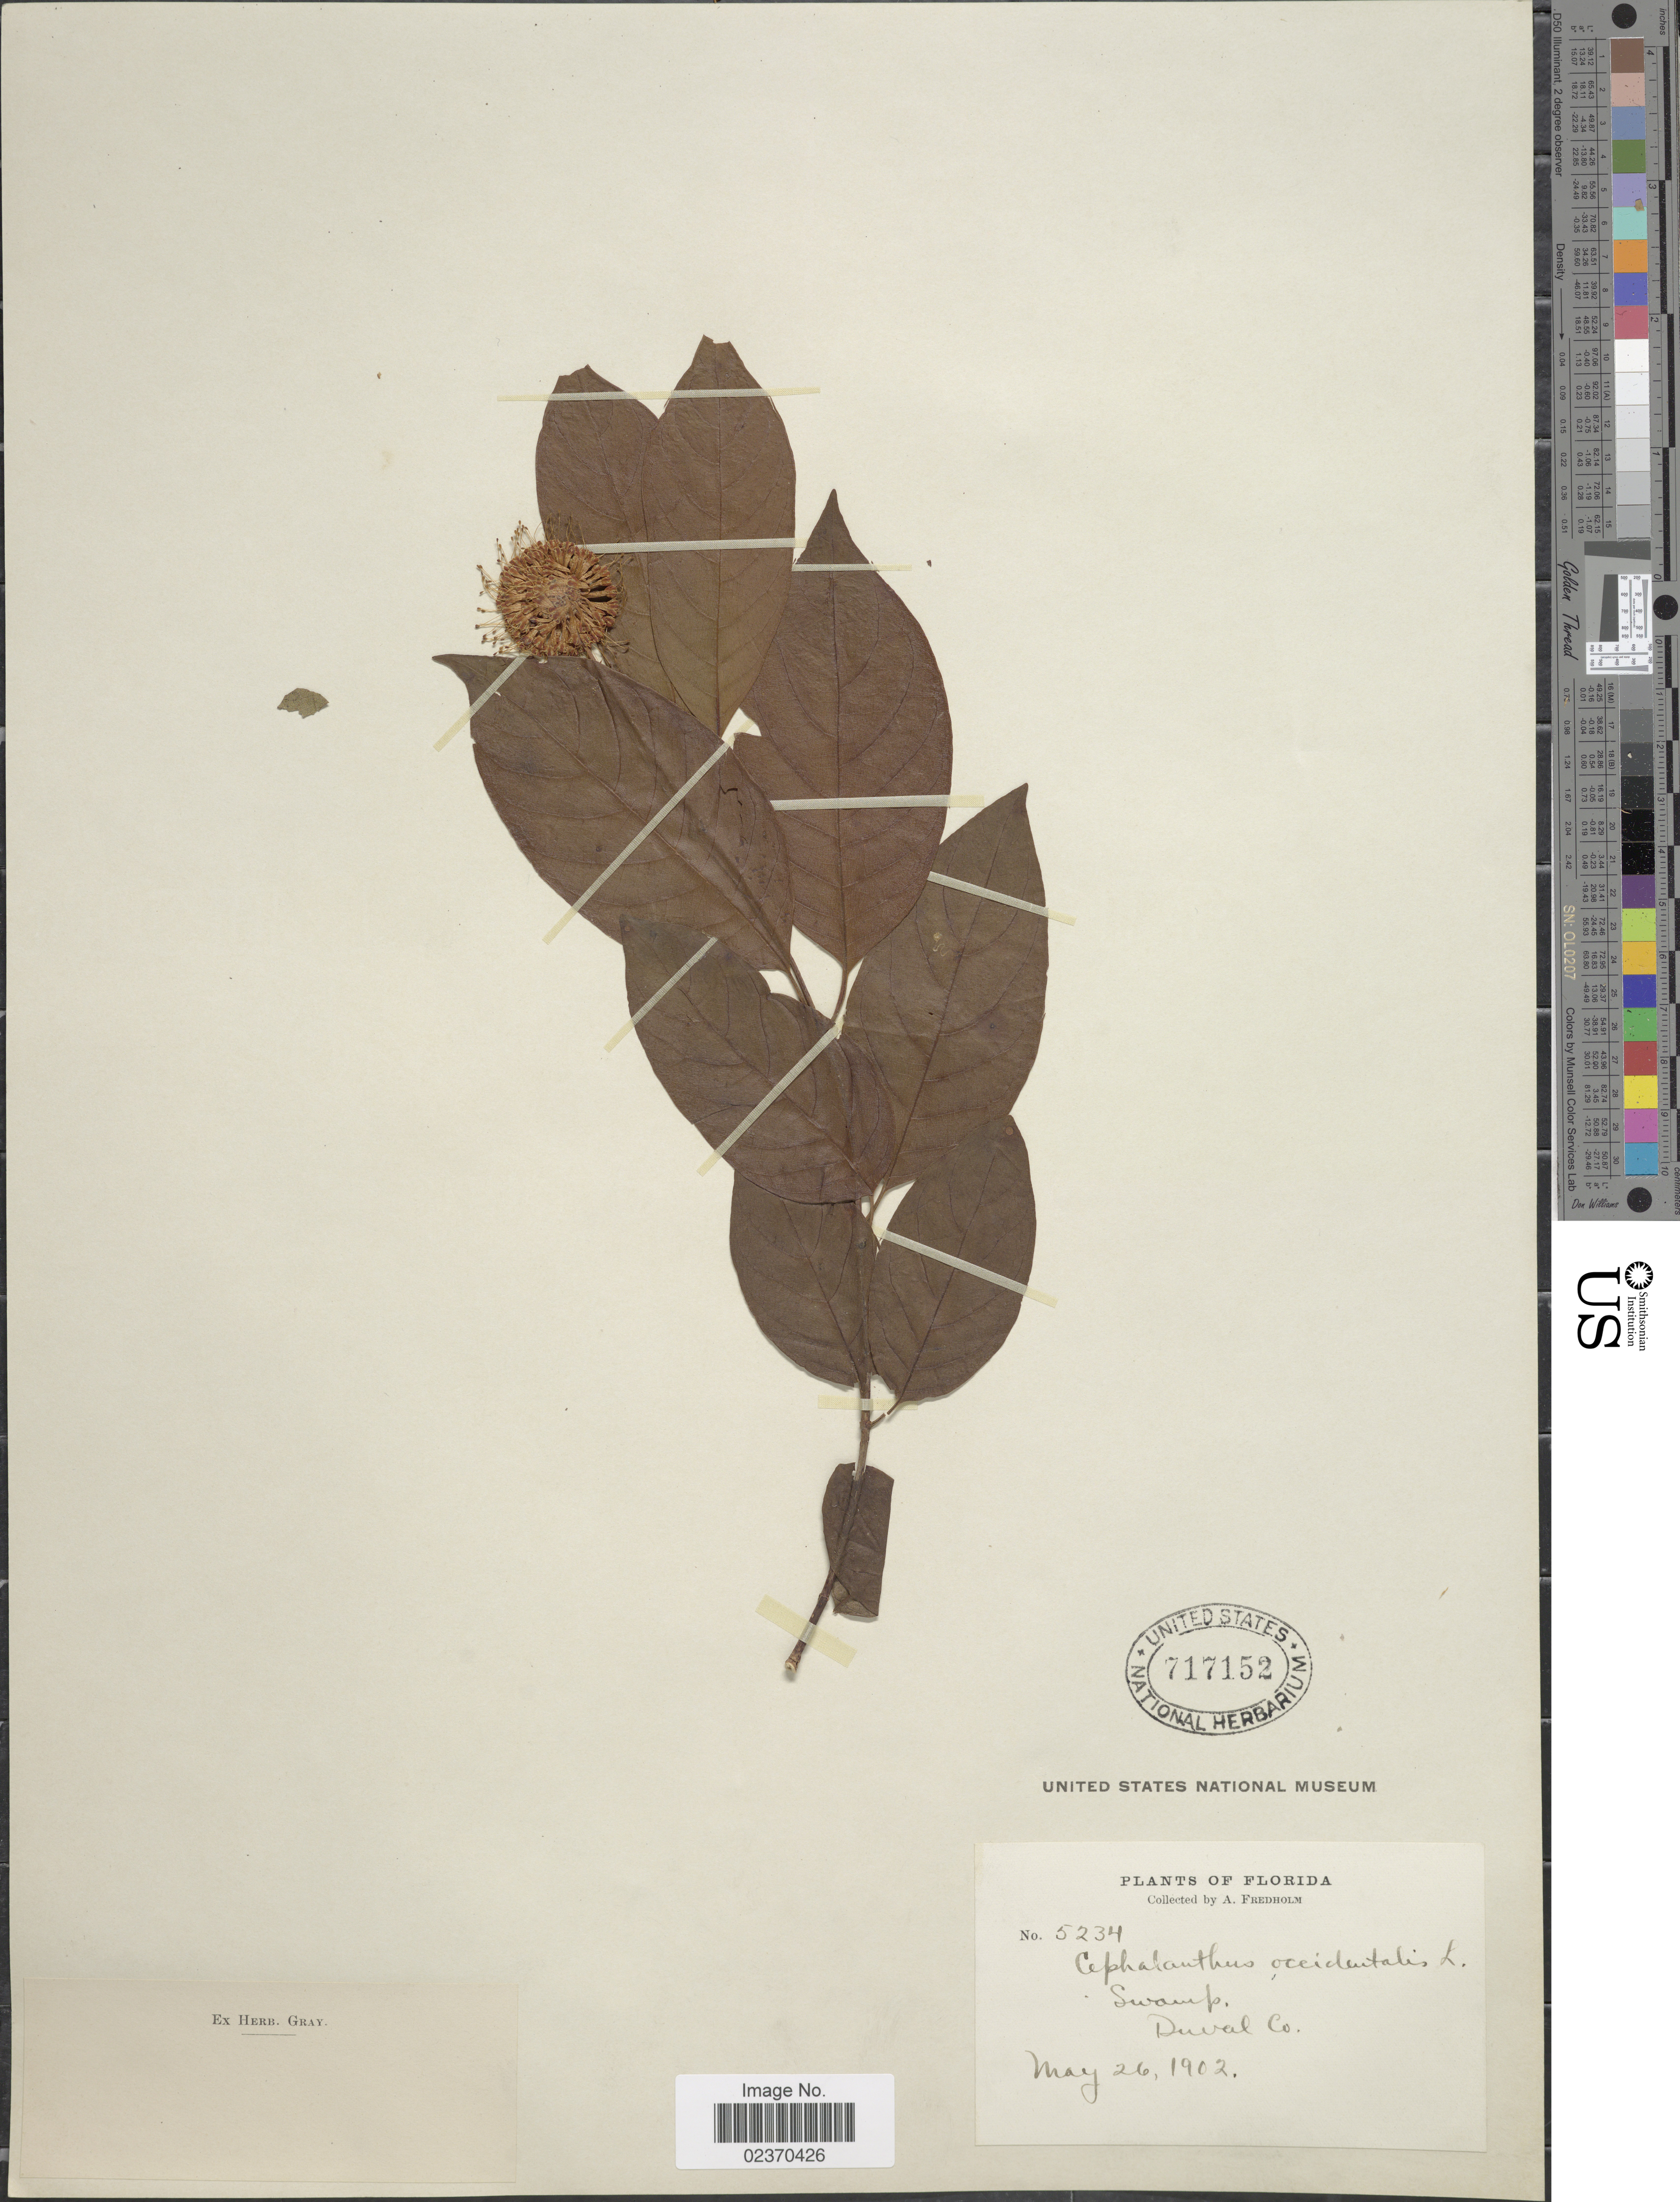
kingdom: Plantae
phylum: Tracheophyta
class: Magnoliopsida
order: Gentianales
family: Rubiaceae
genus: Cephalanthus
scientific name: Cephalanthus occidentalis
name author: L.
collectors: A. Fredholm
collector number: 5234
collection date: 1902-05-26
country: United States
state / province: Florida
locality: Swamp, Duval Co.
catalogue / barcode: US 717152